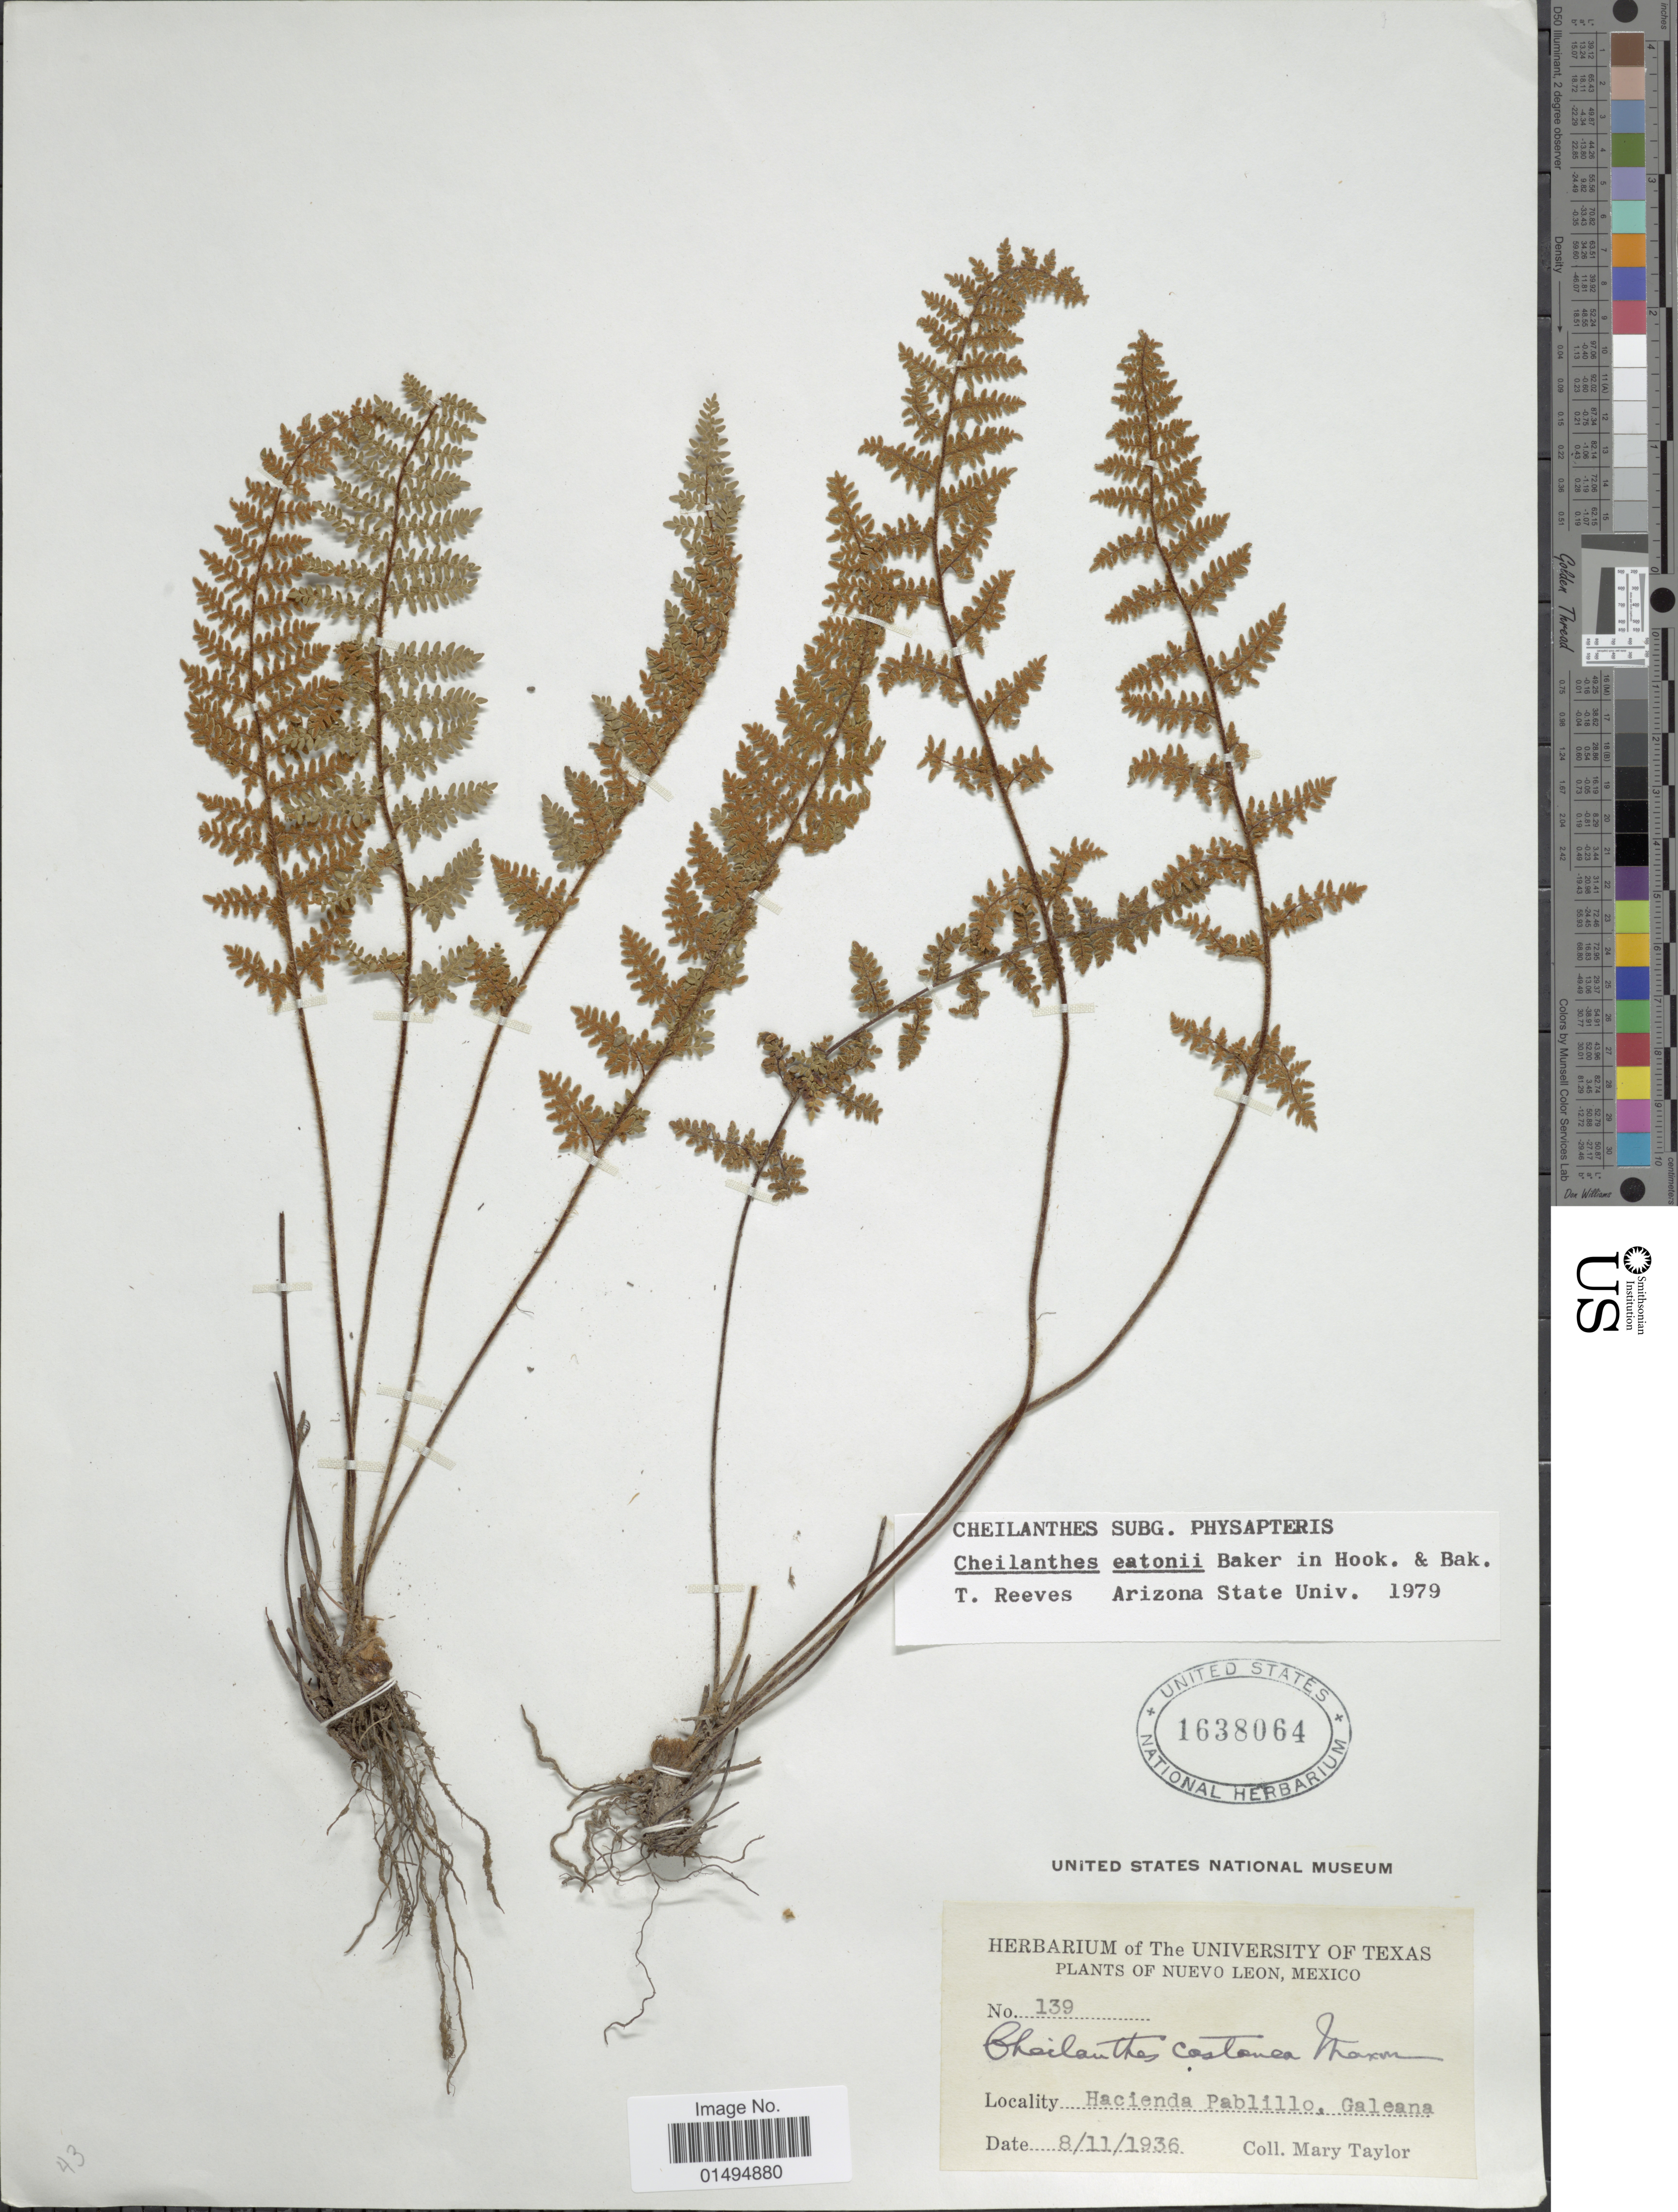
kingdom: Plantae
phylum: Tracheophyta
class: Polypodiopsida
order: Polypodiales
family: Pteridaceae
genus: Myriopteris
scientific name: Myriopteris rufa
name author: Fée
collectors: M. S. Taylor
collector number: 139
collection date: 1936-11-08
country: Mexico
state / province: Nuevo León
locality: Nuevo Leon, Hacienda Pablillo, Galeana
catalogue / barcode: US 1638064